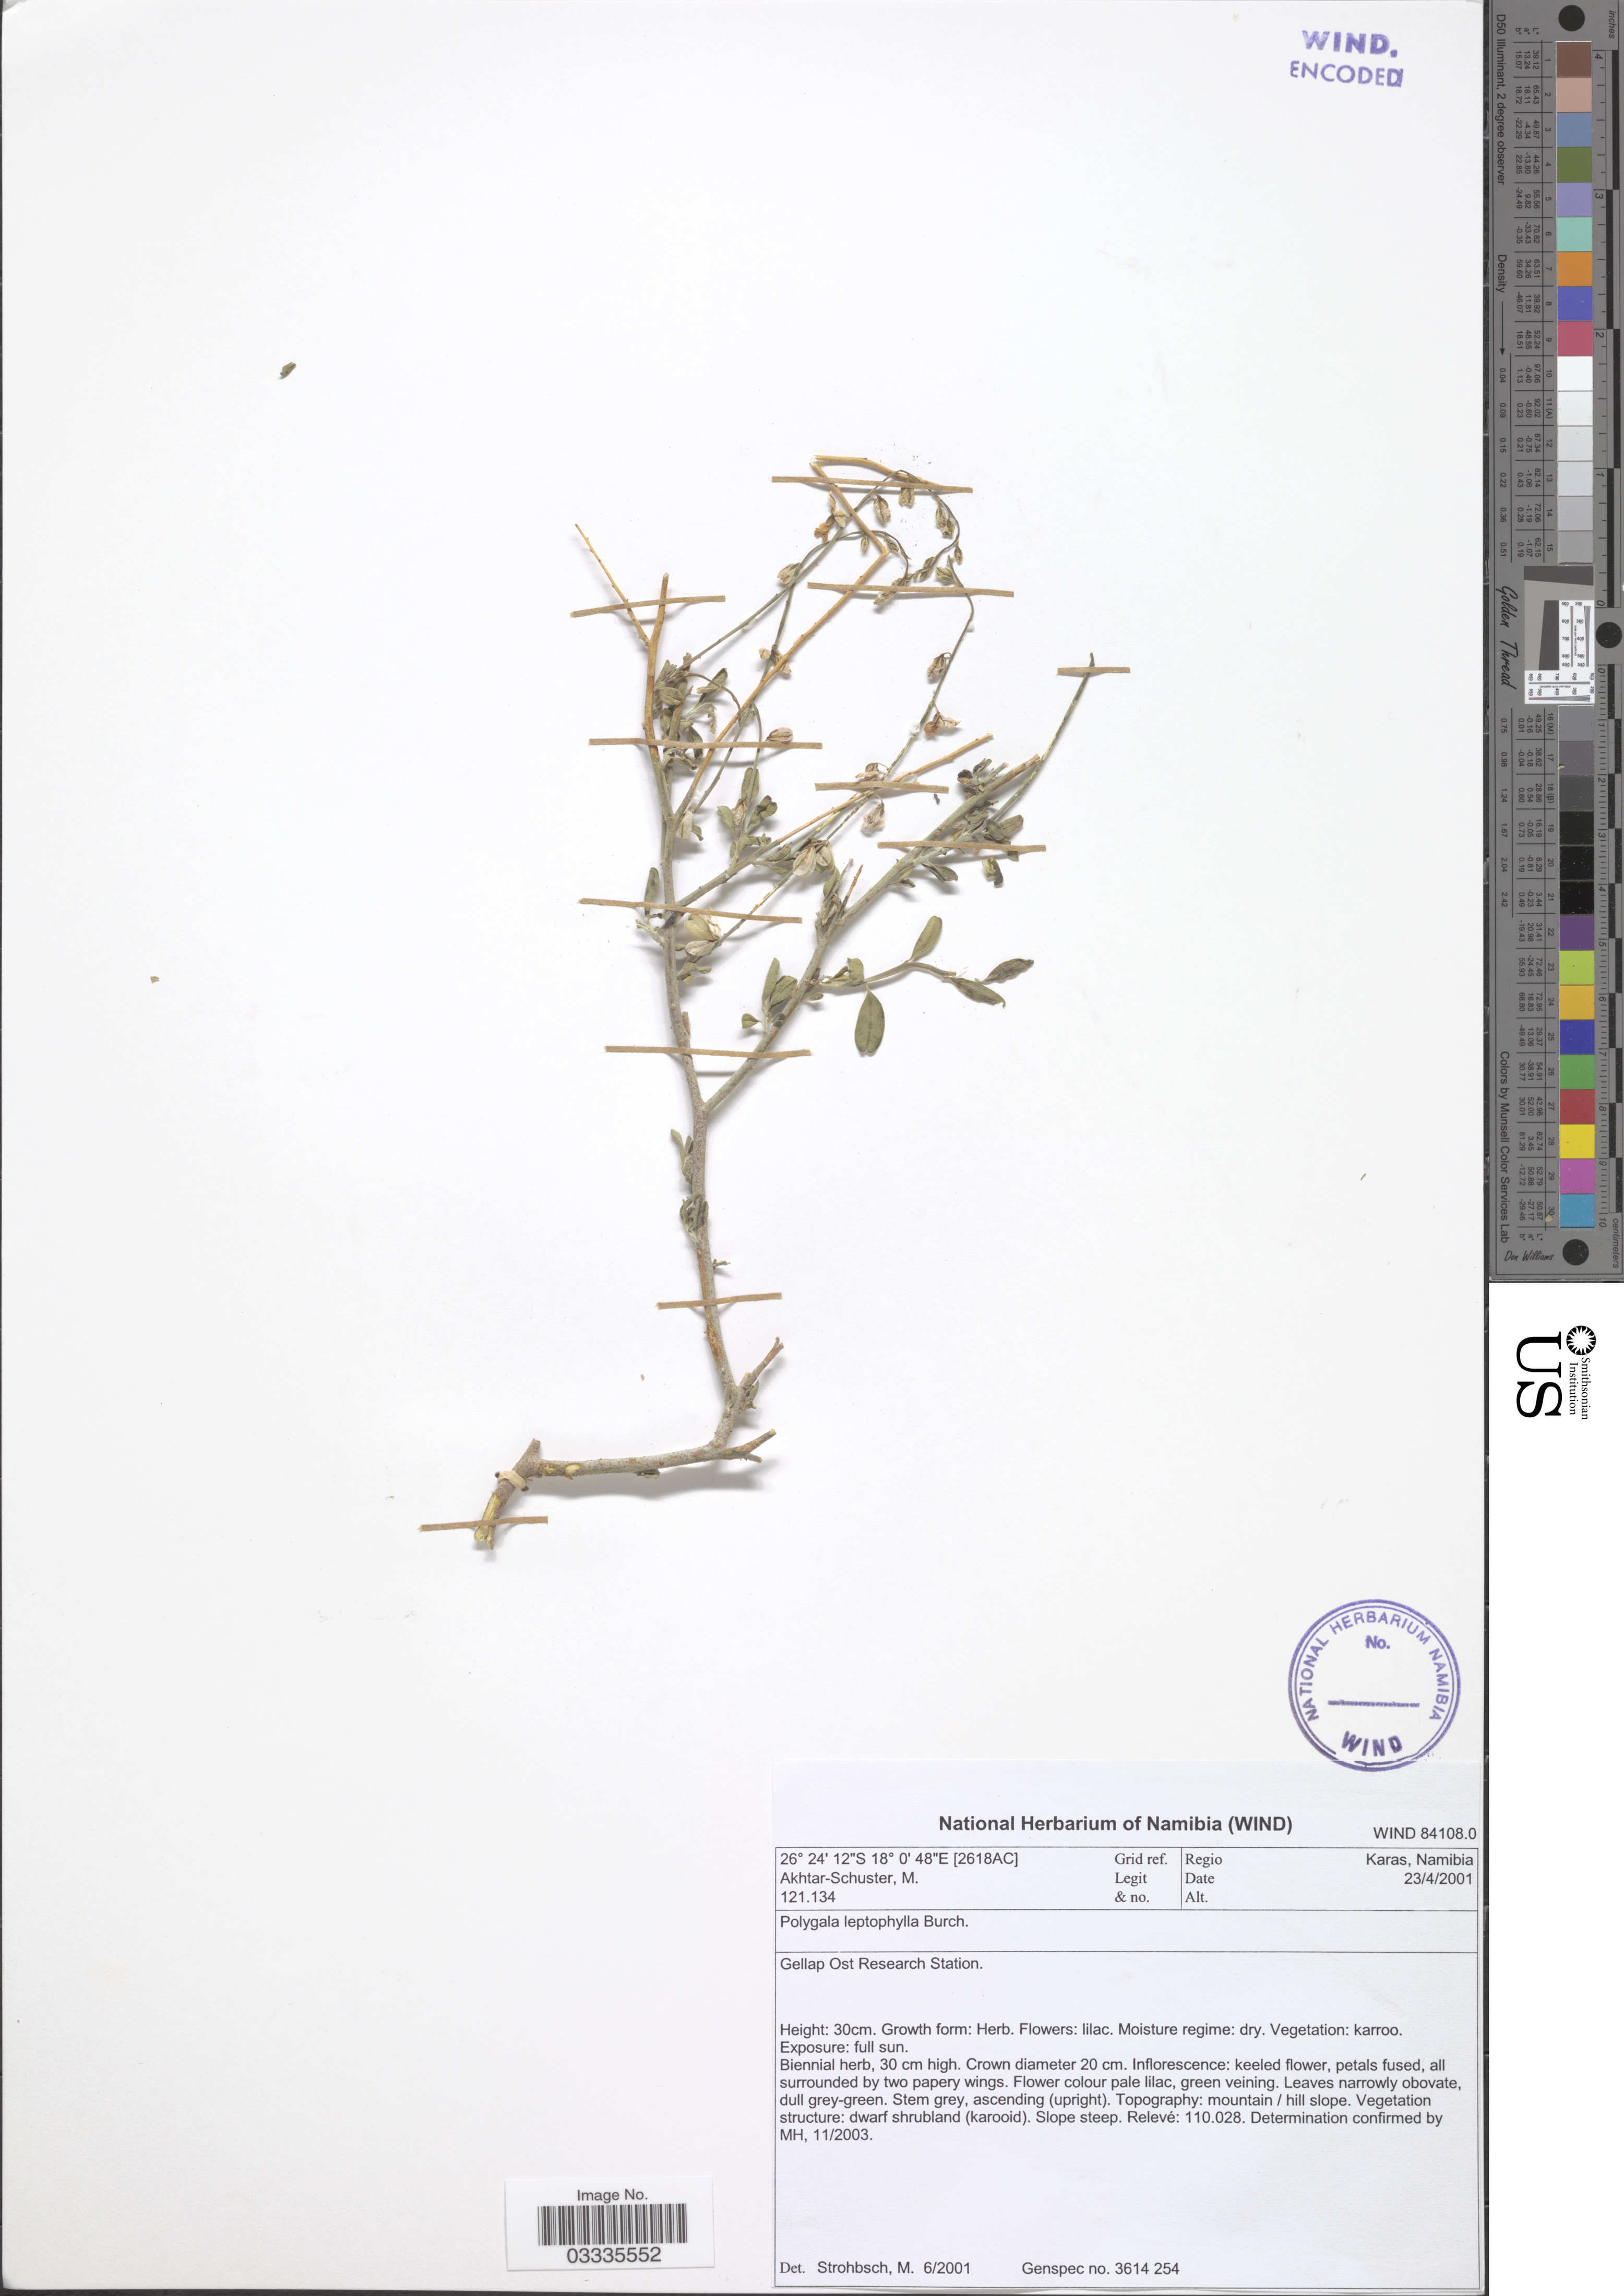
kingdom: Plantae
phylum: Tracheophyta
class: Magnoliopsida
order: Fabales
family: Polygalaceae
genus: Polygala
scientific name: Polygala leptophylla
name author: Burch.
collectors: M. Akhtar-Schuster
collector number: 121134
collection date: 2001-04-23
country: Namibia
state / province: Karas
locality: Regio Kras, Namibia. Grid ref. [2618AC]. Gellap Ost Research Station.